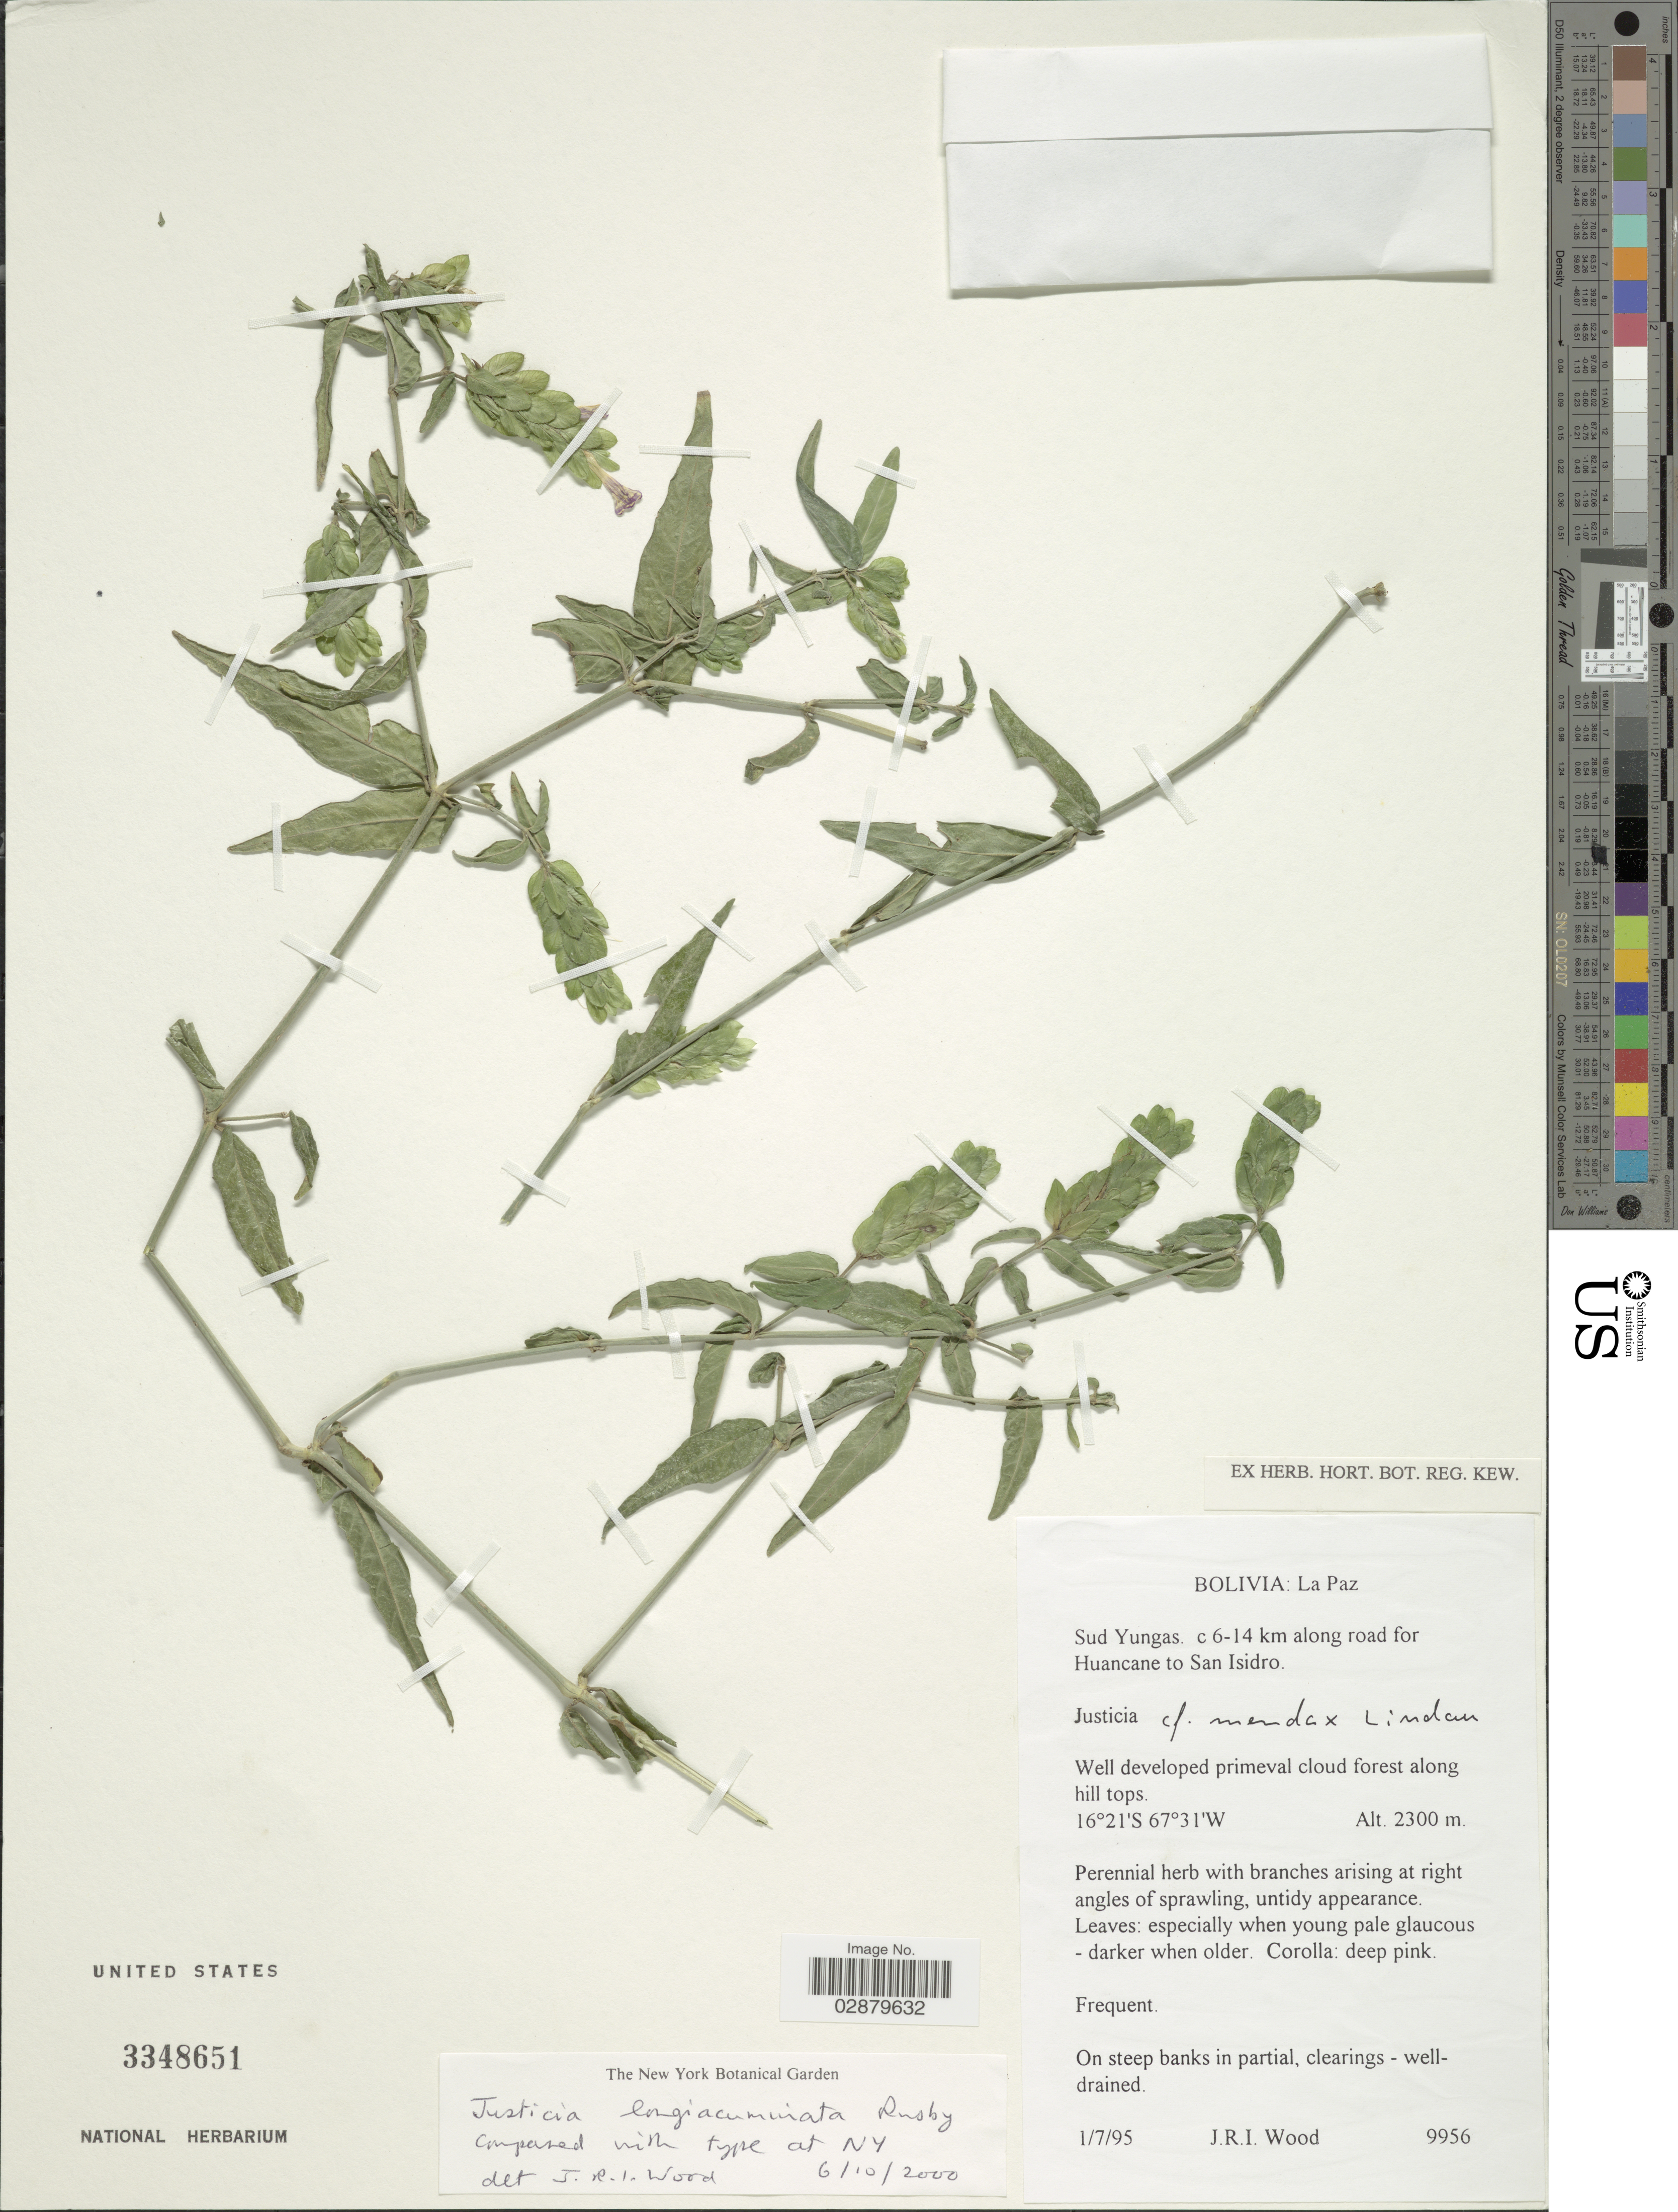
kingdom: Plantae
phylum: Tracheophyta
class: Magnoliopsida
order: Lamiales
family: Acanthaceae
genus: Justicia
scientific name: Justicia longiacuminata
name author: Rusby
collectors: J. R. I. Wood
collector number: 9956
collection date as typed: Transcribed d/m/y: 1/7/95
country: Bolivia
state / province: La Paz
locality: Sud Yungas. c 6-14 km along road for Huancane to San Isidro.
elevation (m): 2300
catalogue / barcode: US 3348651